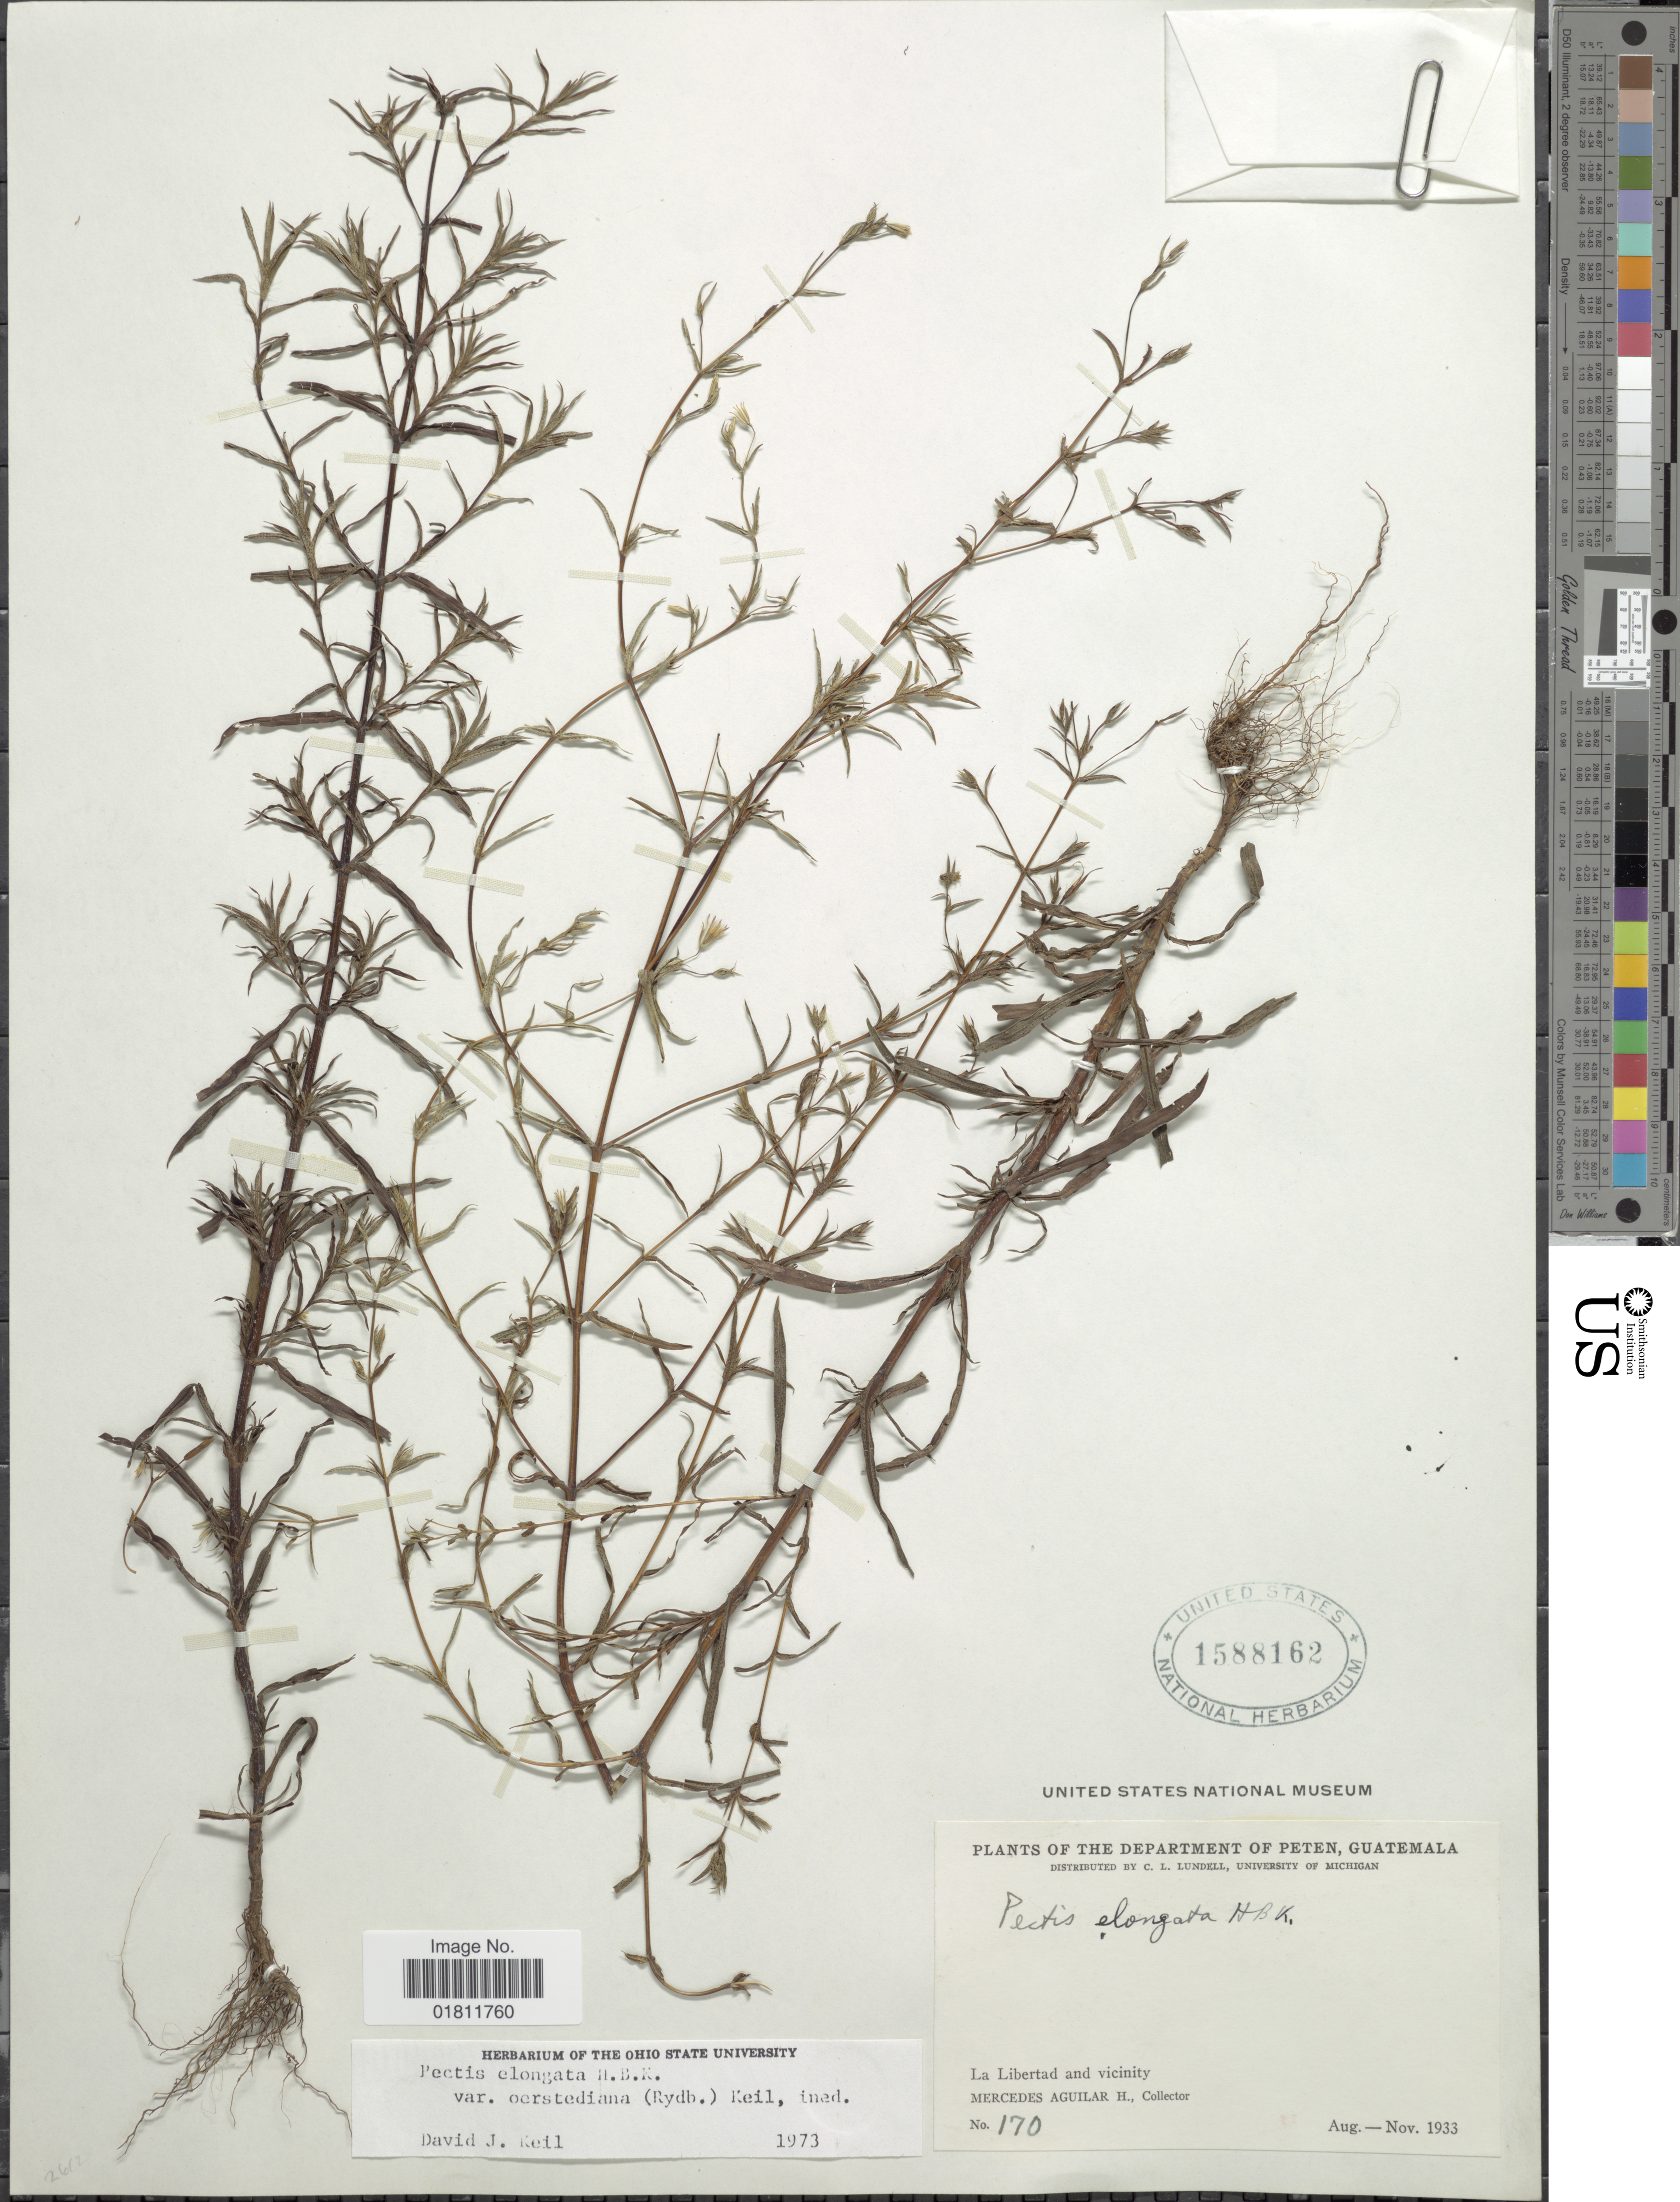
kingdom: Plantae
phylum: Tracheophyta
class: Magnoliopsida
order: Asterales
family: Asteraceae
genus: Pectis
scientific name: Pectis elongata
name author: Kunth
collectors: M. Aguilar H.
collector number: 170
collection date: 1933-08/1933-11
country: Guatemala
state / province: El Petén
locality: Department of Peten, La Libertad and vicinity.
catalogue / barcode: US 1588162